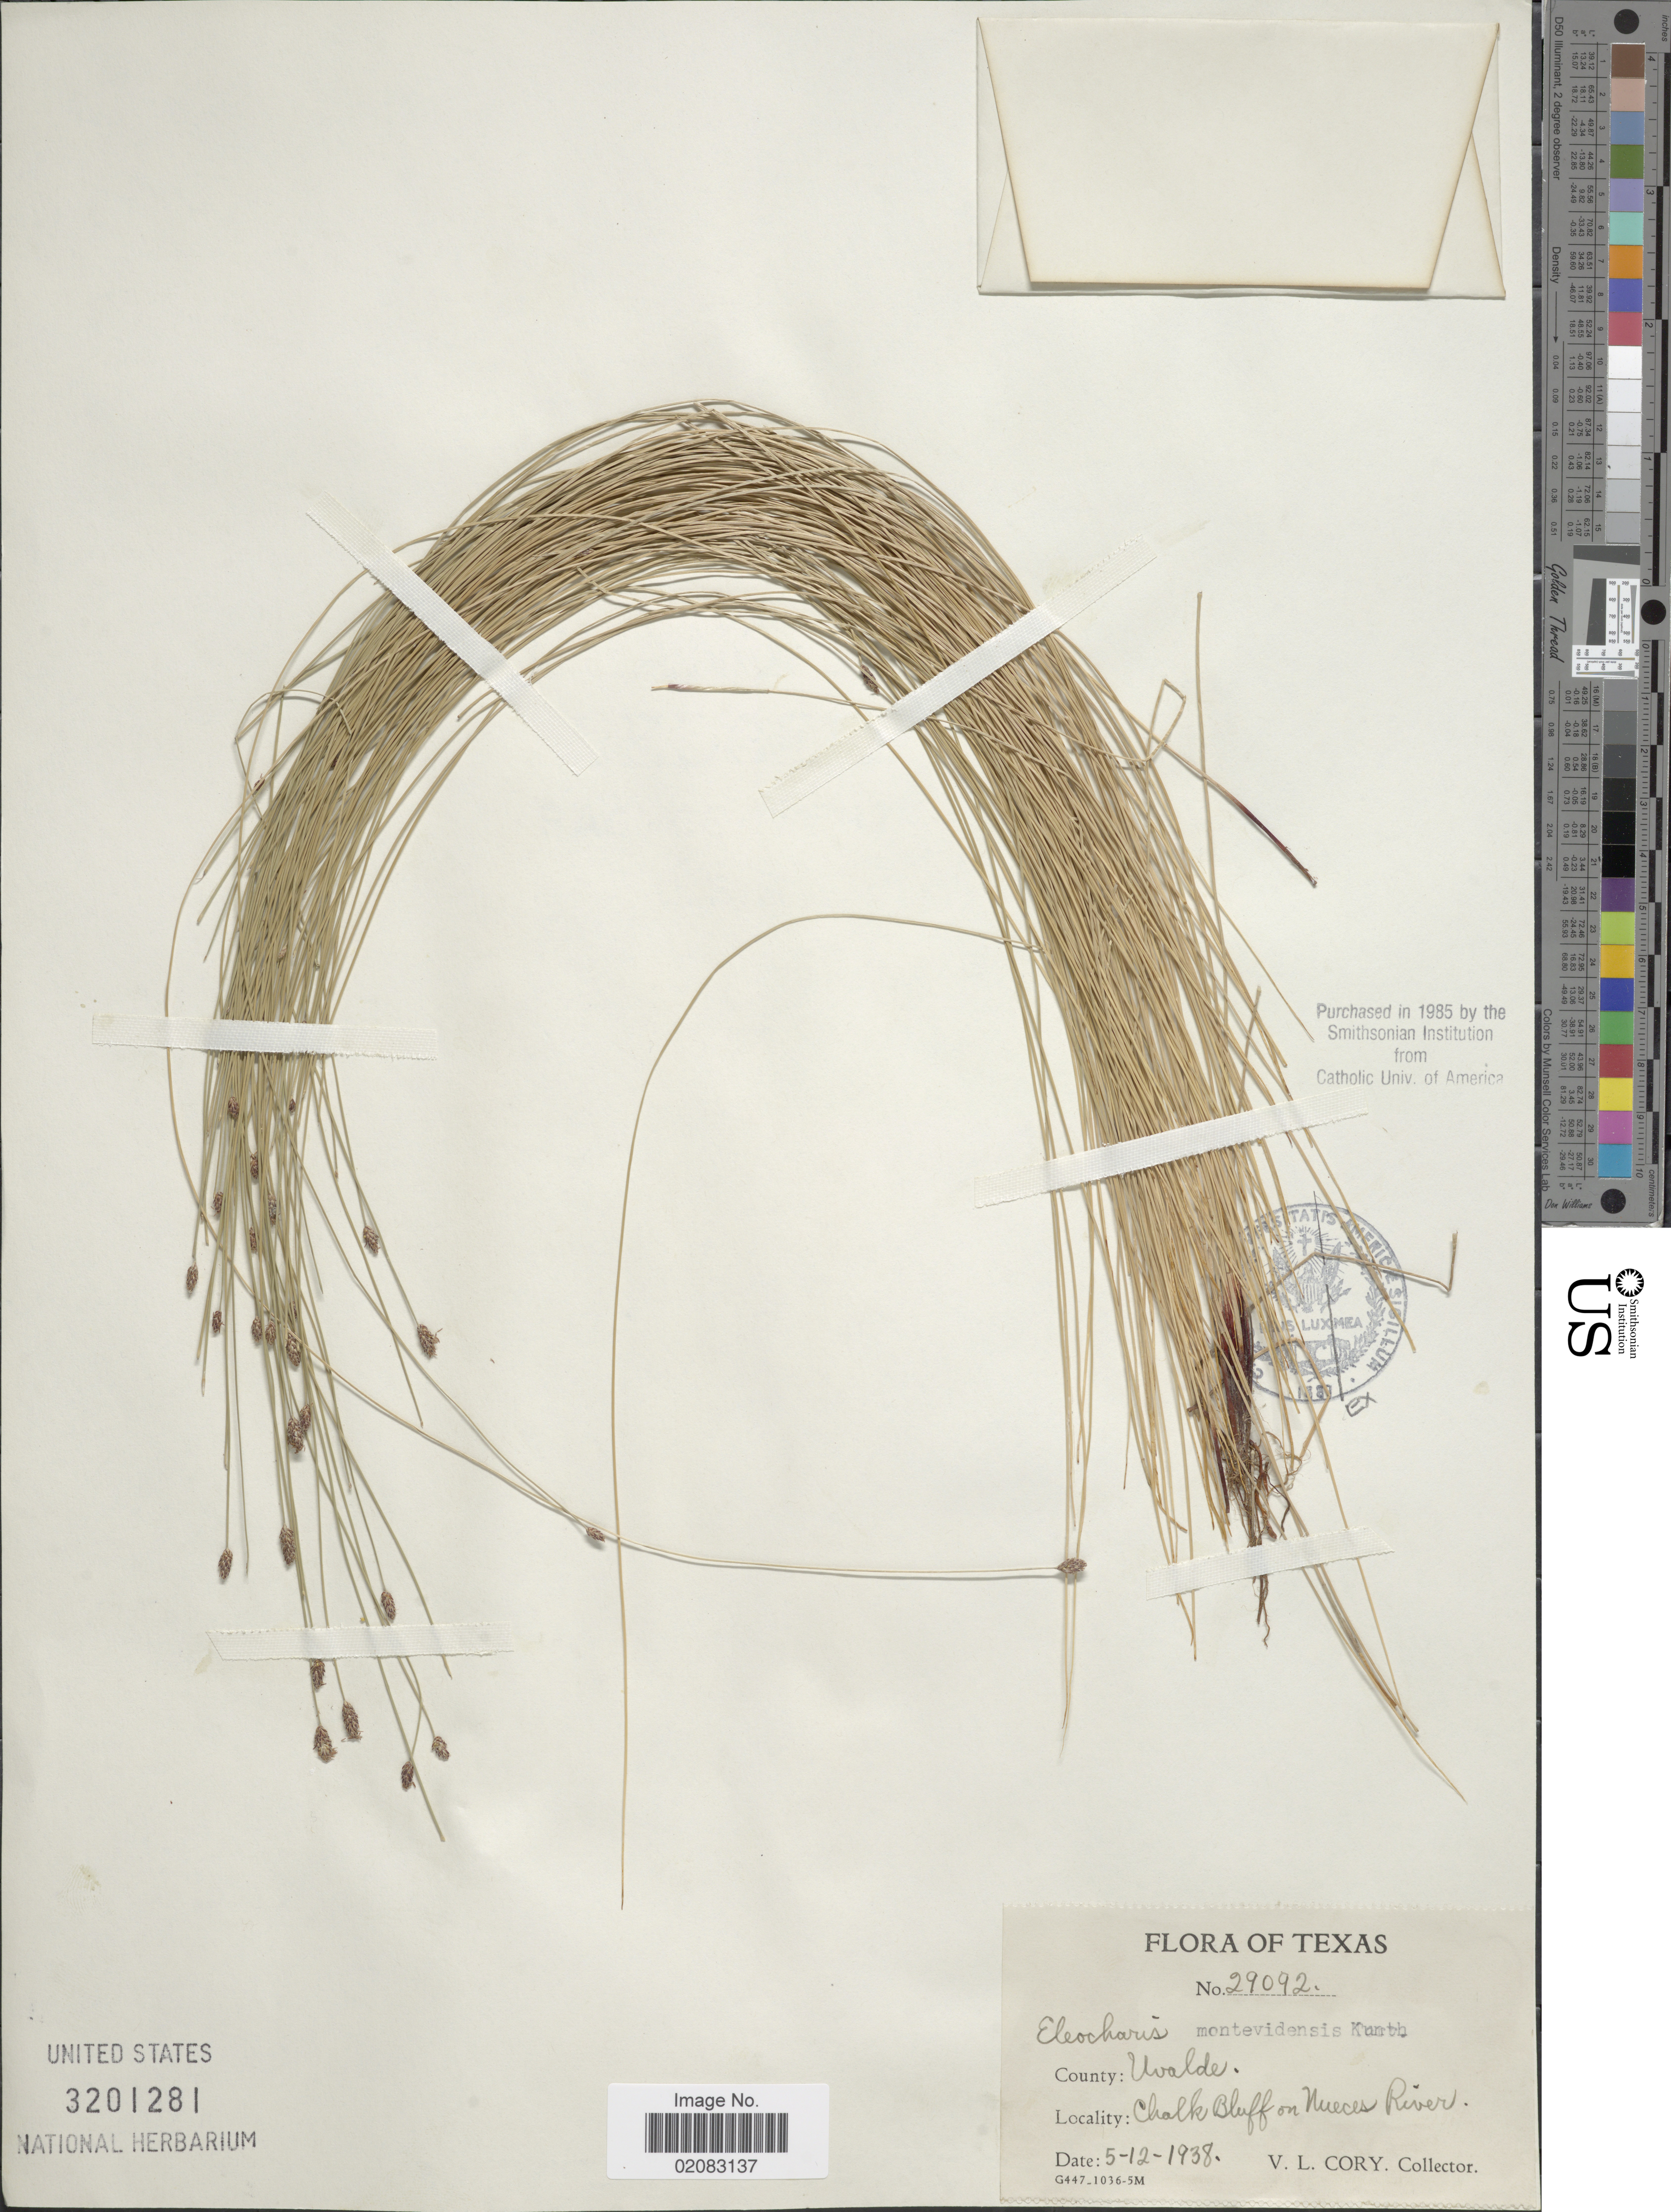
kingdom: Plantae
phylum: Tracheophyta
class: Liliopsida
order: Poales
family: Cyperaceae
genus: Eleocharis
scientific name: Eleocharis montevidensis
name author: Kunth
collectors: V. Cory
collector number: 29092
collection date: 1938-05-12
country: United States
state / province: Texas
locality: County: Uvalde, Chalk Bluff on Nueces River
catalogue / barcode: US 3201281